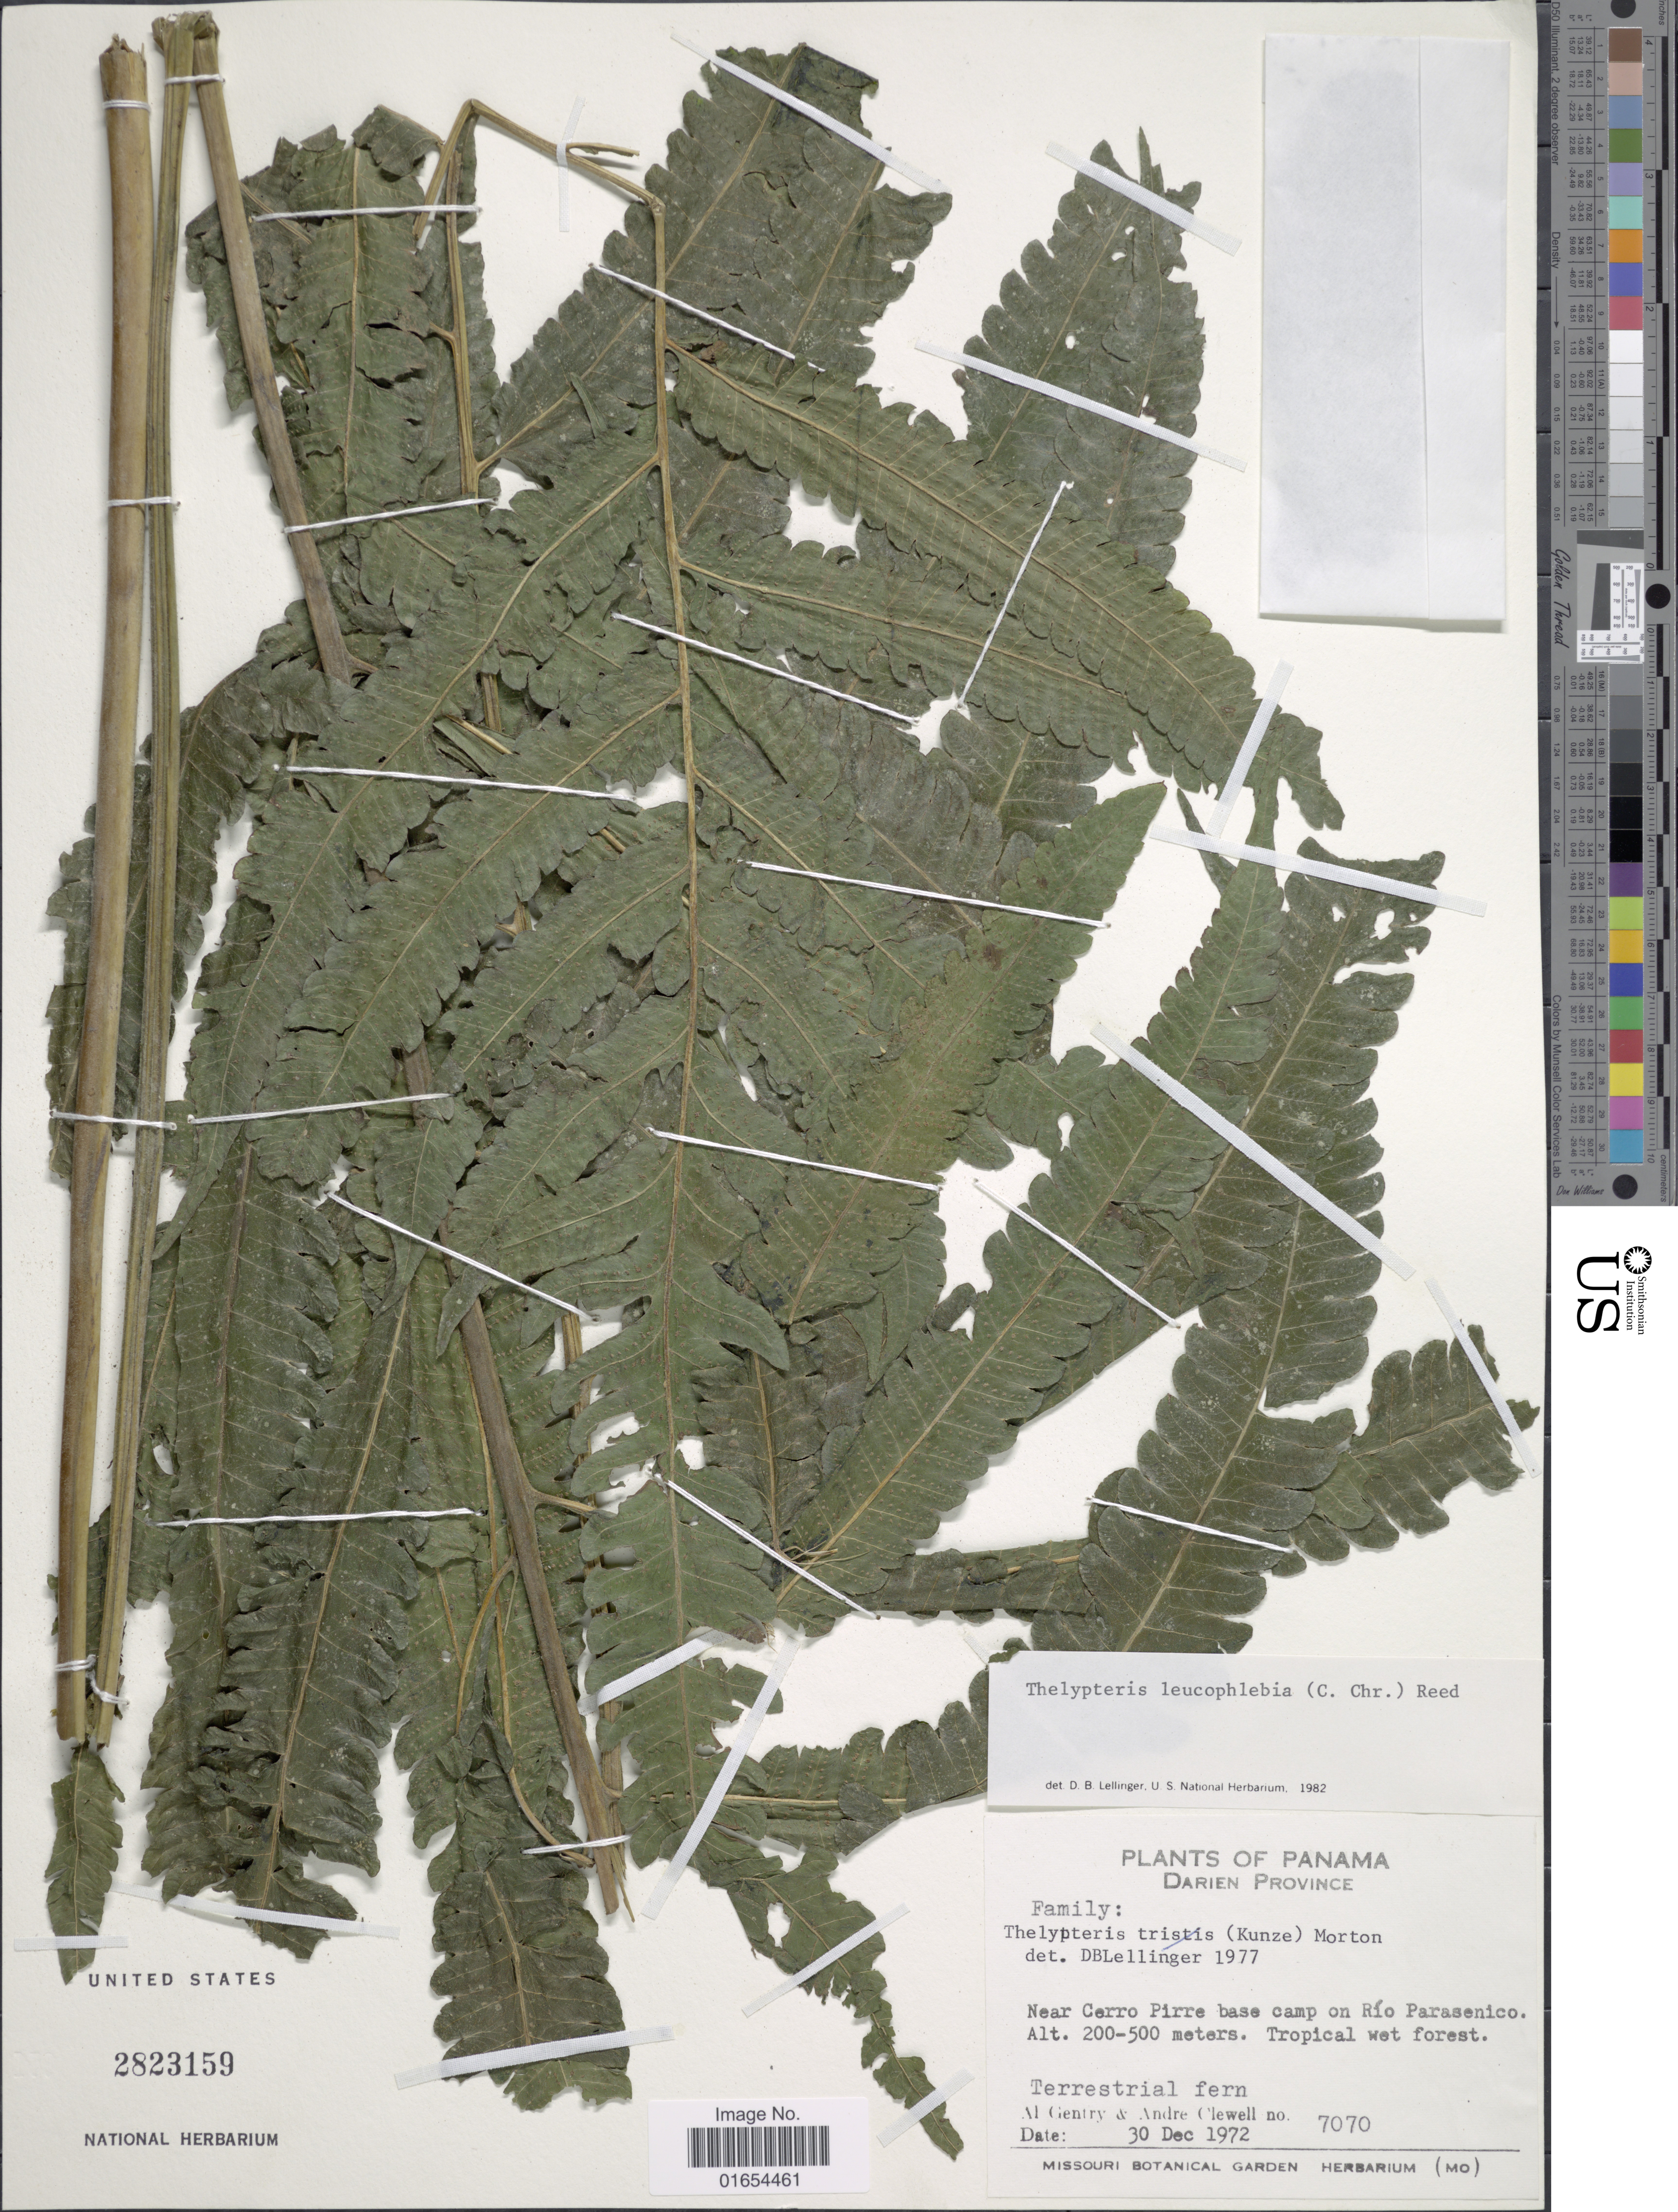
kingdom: Plantae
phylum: Tracheophyta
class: Polypodiopsida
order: Polypodiales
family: Thelypteridaceae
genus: Goniopteris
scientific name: Goniopteris urbanii comb. ined.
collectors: A. H. Gentry & A. Clewell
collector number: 7070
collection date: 1972-12-30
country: Panama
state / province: Darién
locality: Near Cerro Pirre base camp on Rio Paransenico.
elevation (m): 200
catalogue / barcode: US 2823159